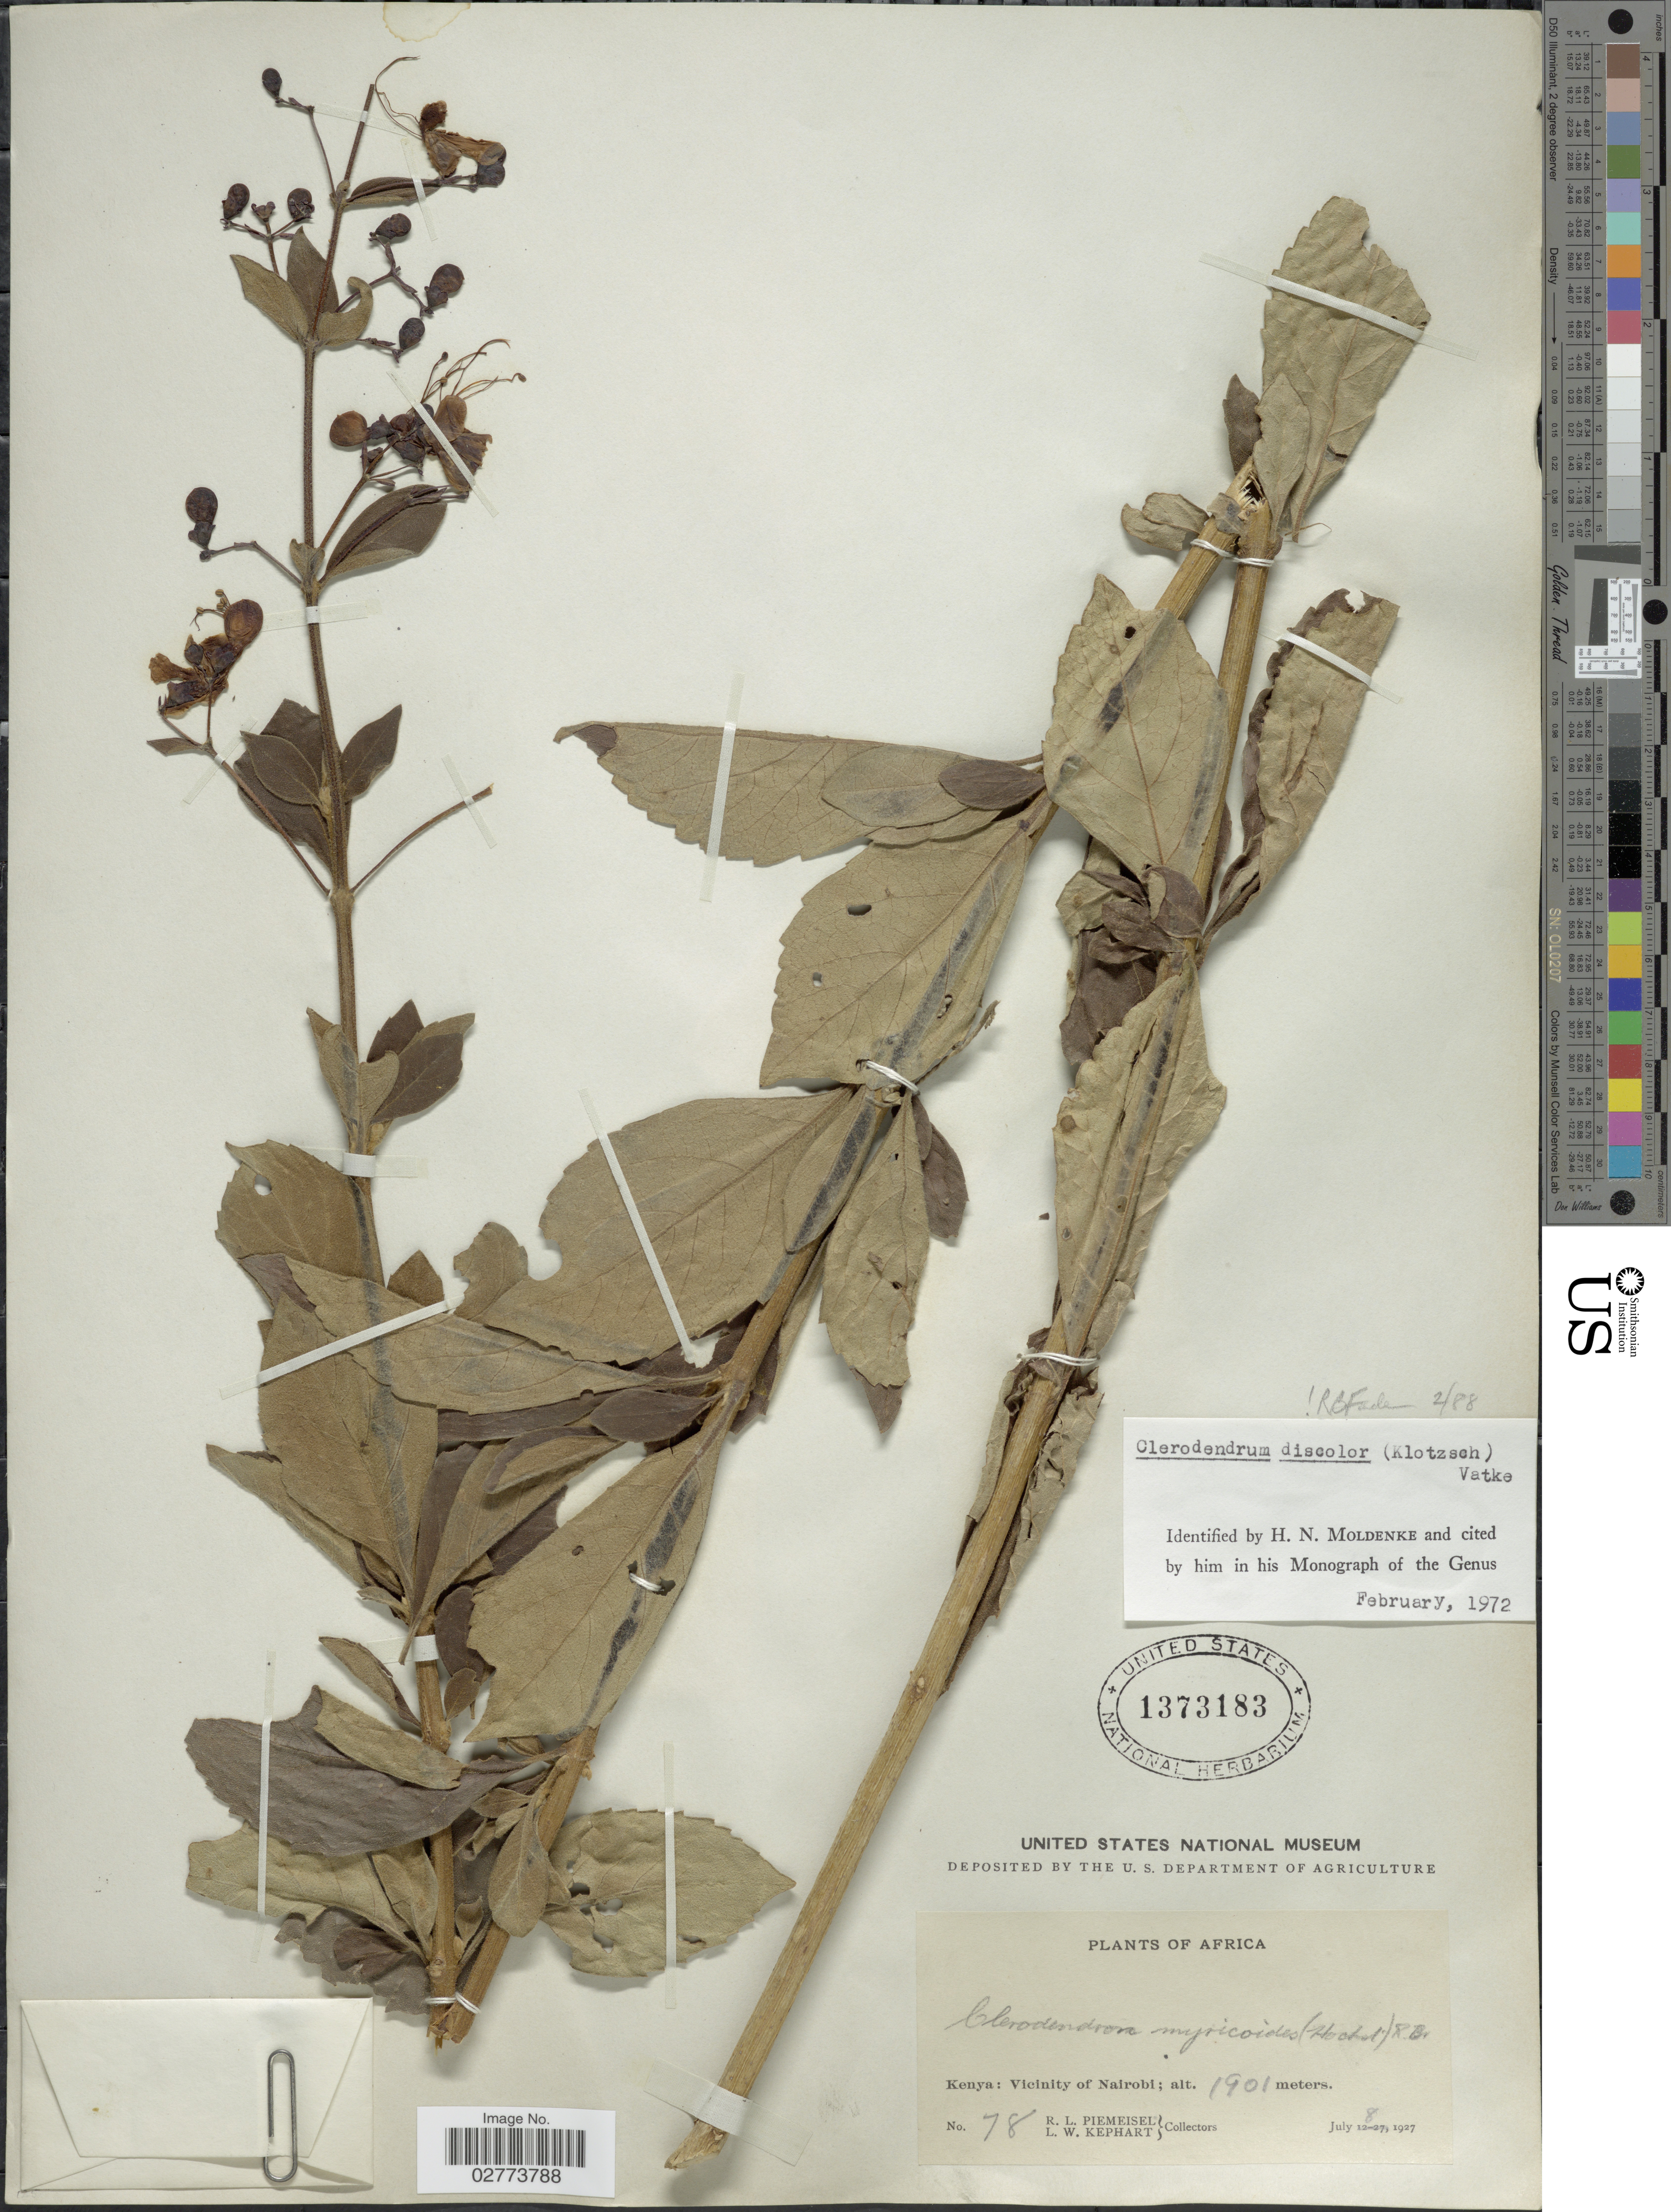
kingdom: Plantae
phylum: Tracheophyta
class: Magnoliopsida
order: Lamiales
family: Lamiaceae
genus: Clerodendrum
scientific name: Clerodendrum discolor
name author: (Klotzsch) Vatke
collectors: R. L. Piemeisel & L. W. Kephart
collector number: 78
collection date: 1927-07-08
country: Kenya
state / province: Nairobi Area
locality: Vicinity of Nairobi.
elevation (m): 1901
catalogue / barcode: US 1373183